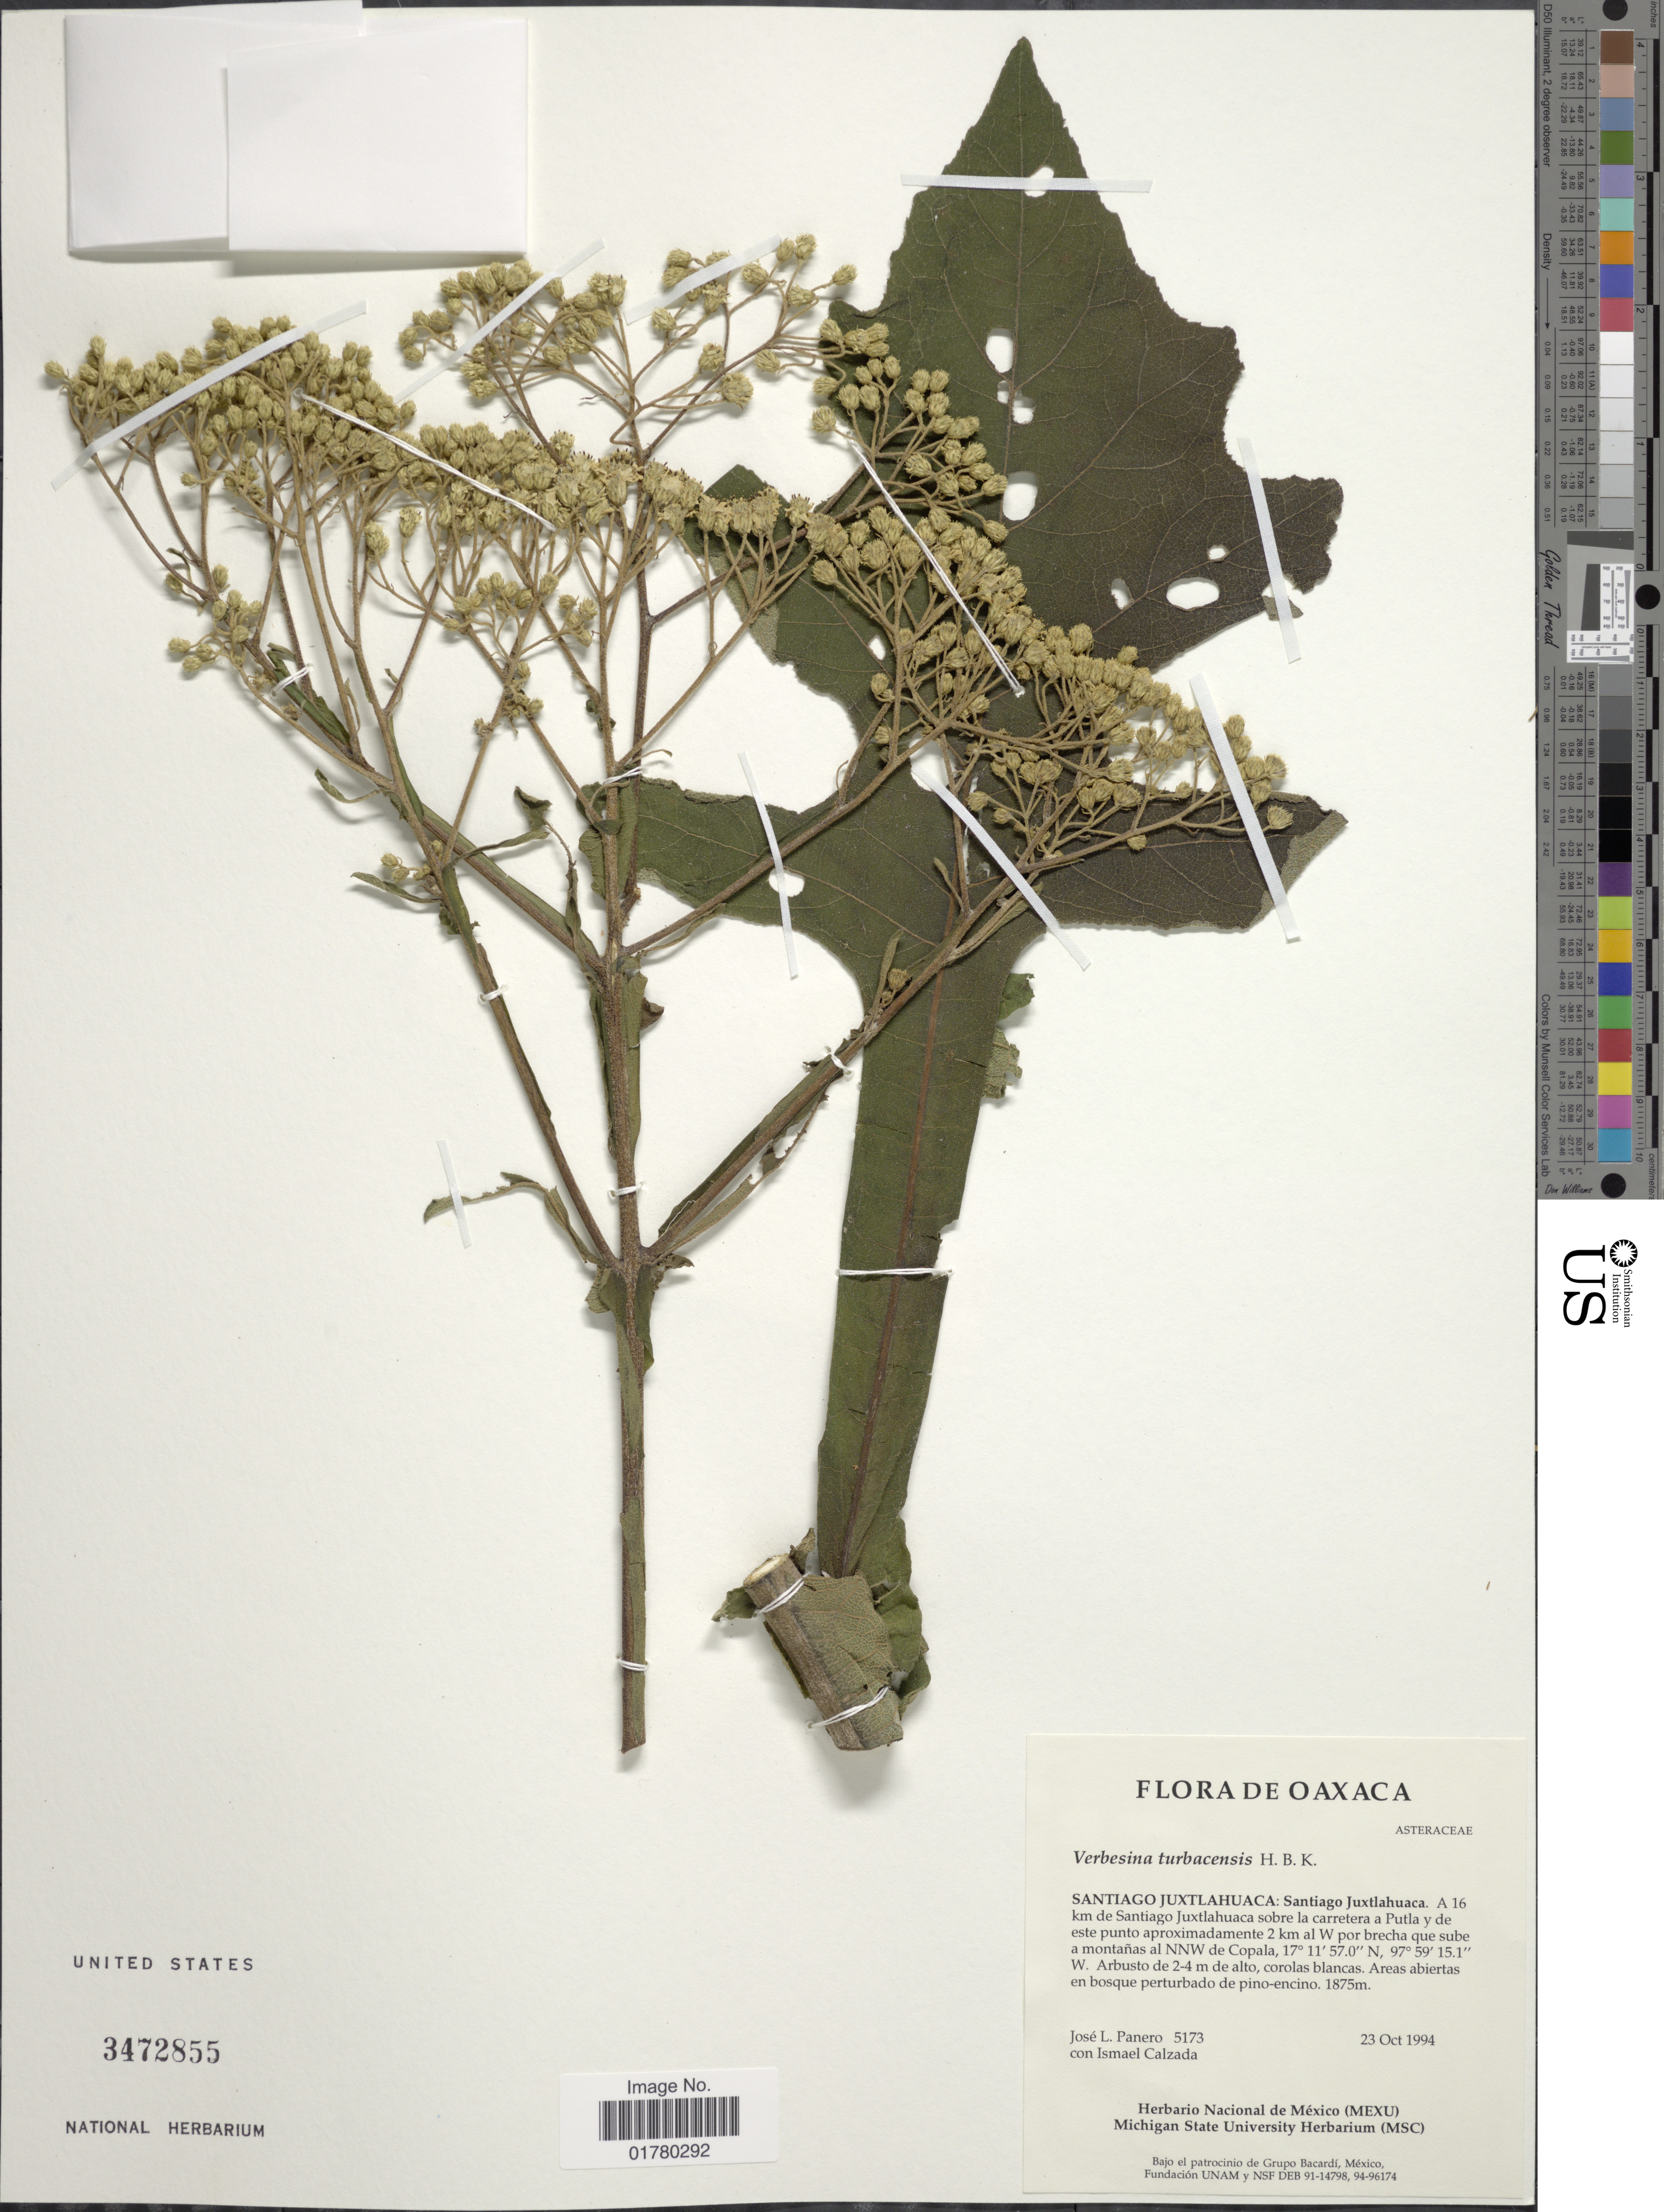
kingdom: Plantae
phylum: Tracheophyta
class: Magnoliopsida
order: Asterales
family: Asteraceae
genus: Verbesina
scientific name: Verbesina turbacensis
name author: Kunth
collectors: J. L. Panero & I. Calzada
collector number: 5173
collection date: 1994-10-23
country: Mexico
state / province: Oaxaca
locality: Santiago Juxtlahuaca; Santiago Juxtlahuaca. A 16 km de Santiago Juxtlahuaca sobre la carretera a Putla y de este punto aproximadamente 2 km al W por brecha que sube a montañas al NNW de Copala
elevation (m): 1875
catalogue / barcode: US 3472855